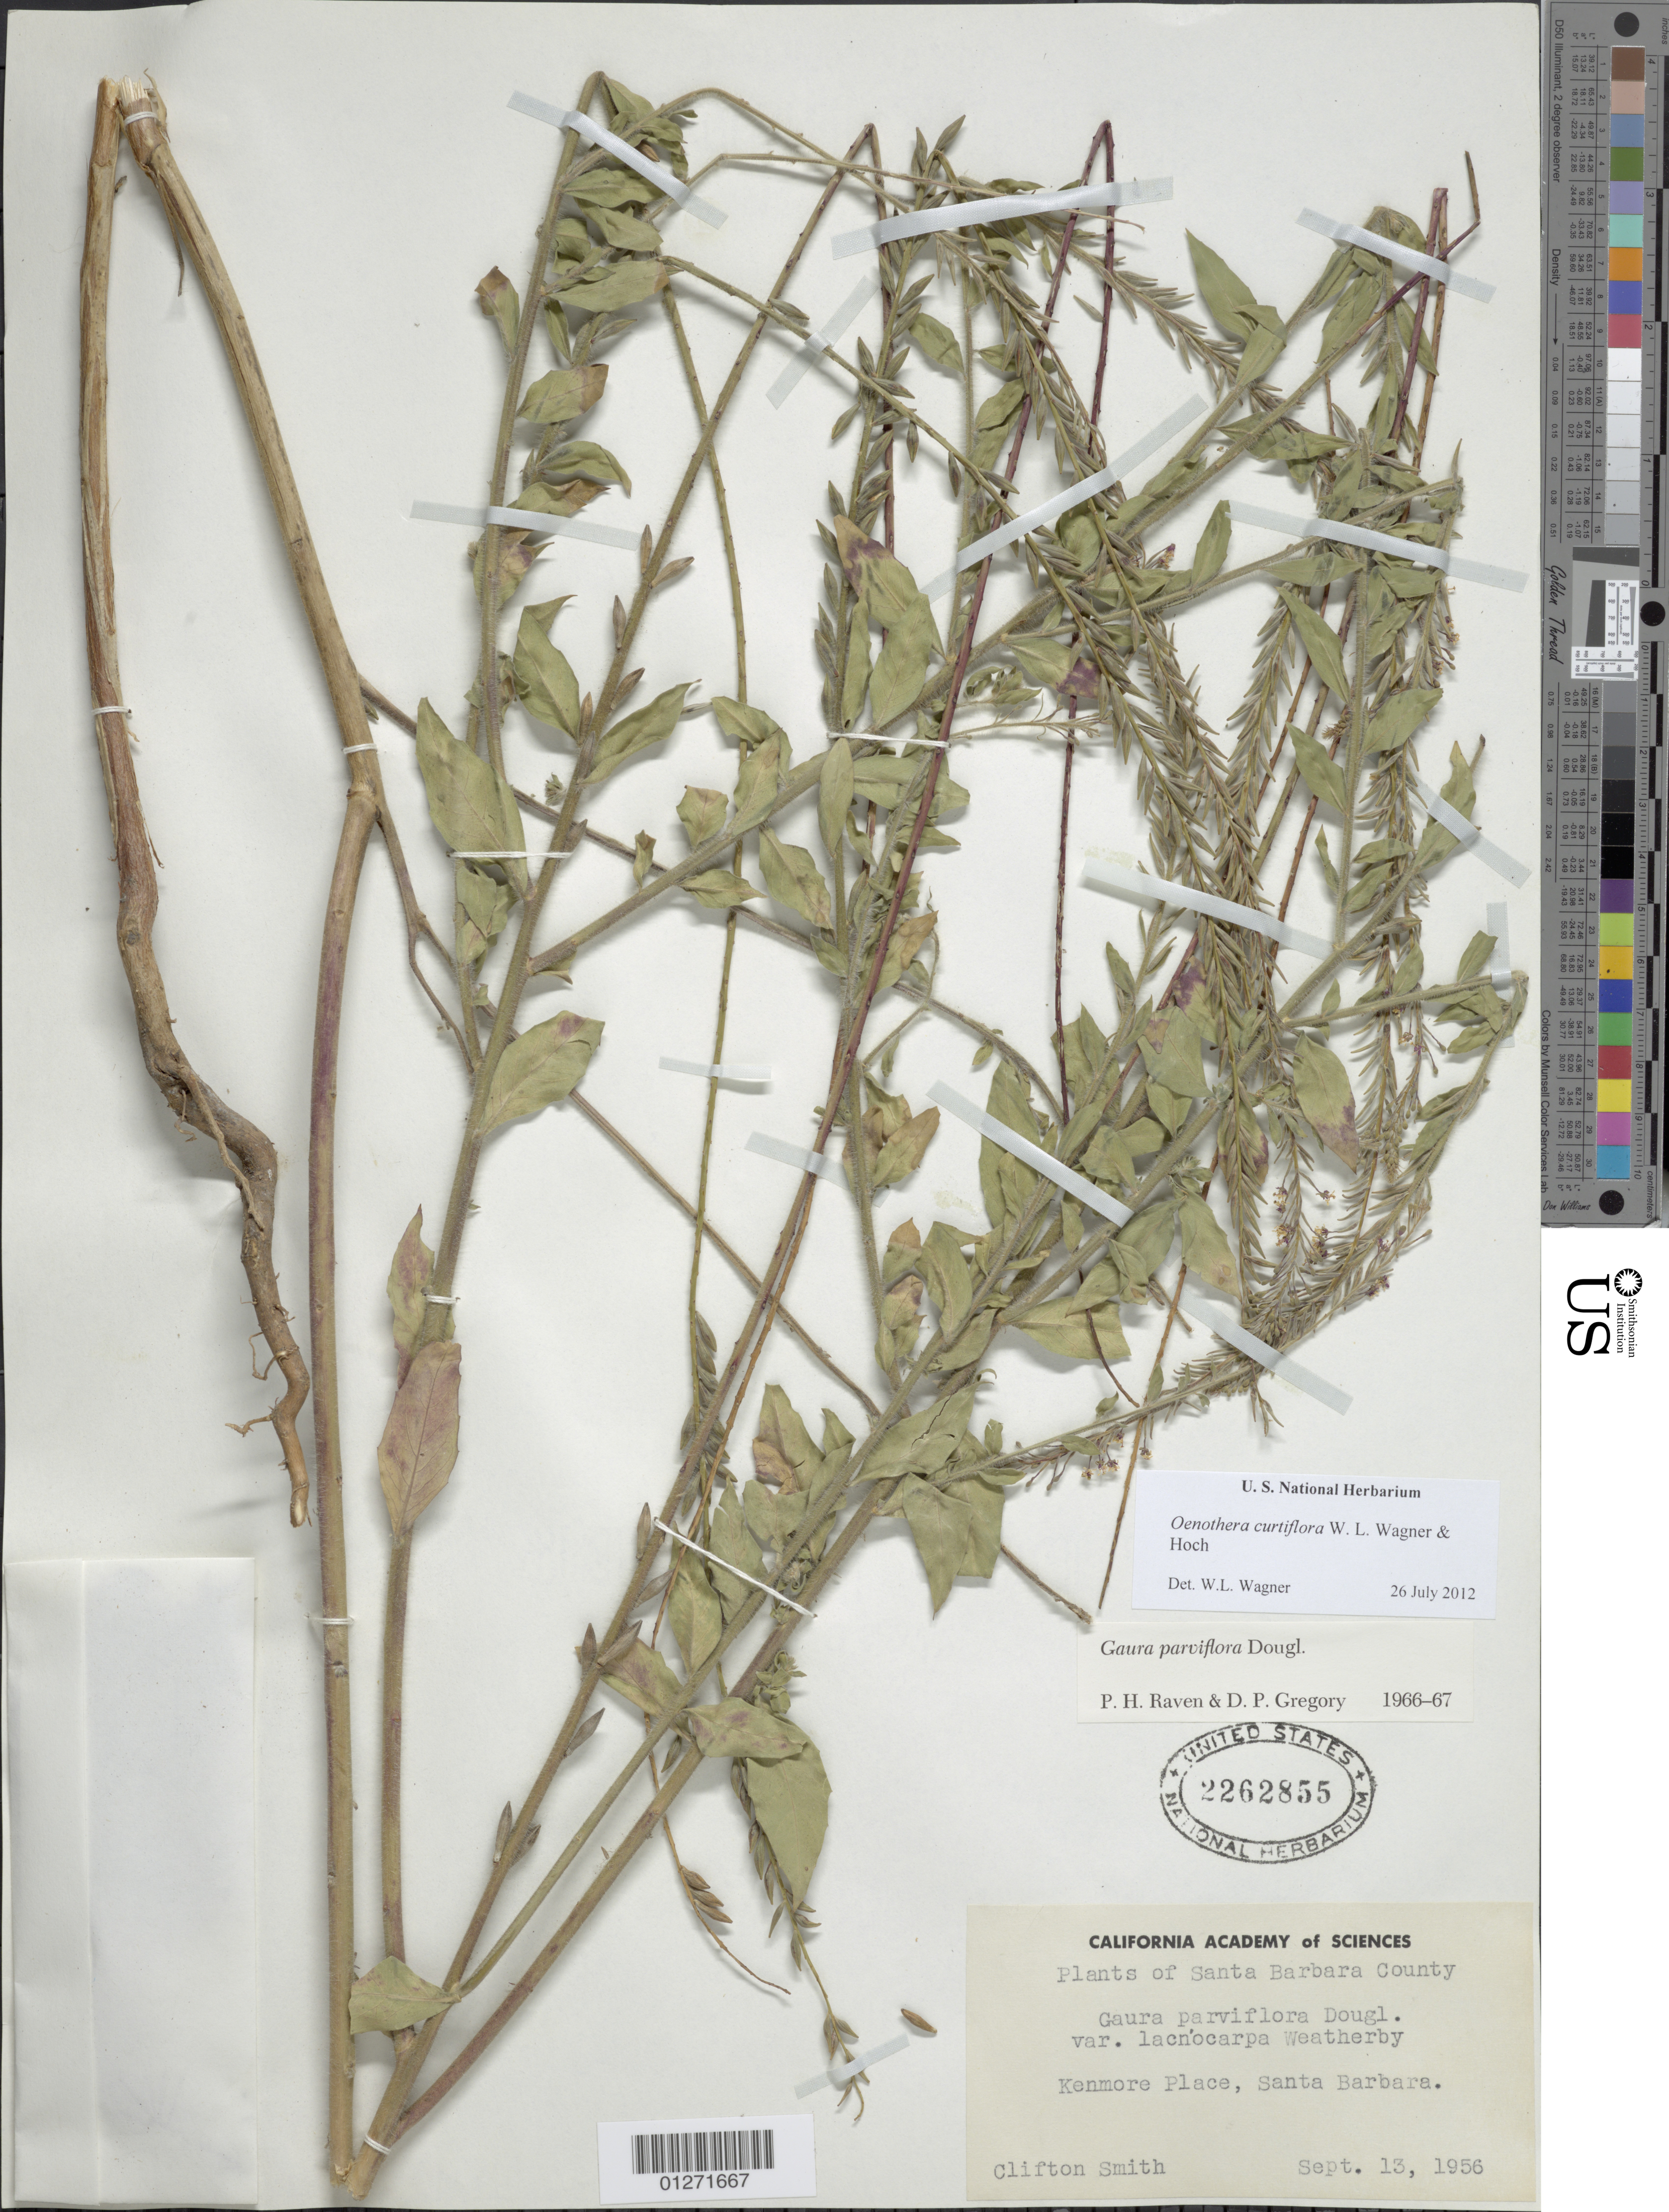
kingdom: Plantae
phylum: Tracheophyta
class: Magnoliopsida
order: Myrtales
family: Onagraceae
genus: Oenothera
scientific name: Oenothera curtiflora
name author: W.L. Wagner & Hoch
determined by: Wagner, W. L., (BOT), Smithsonian Institution - National Museum of Natural History (UNITED STATES)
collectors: C. F. Smith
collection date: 1956-09-13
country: United States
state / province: California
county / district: Santa Barbara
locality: Kenmore plase, Santa Barbara.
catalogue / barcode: US 2262855